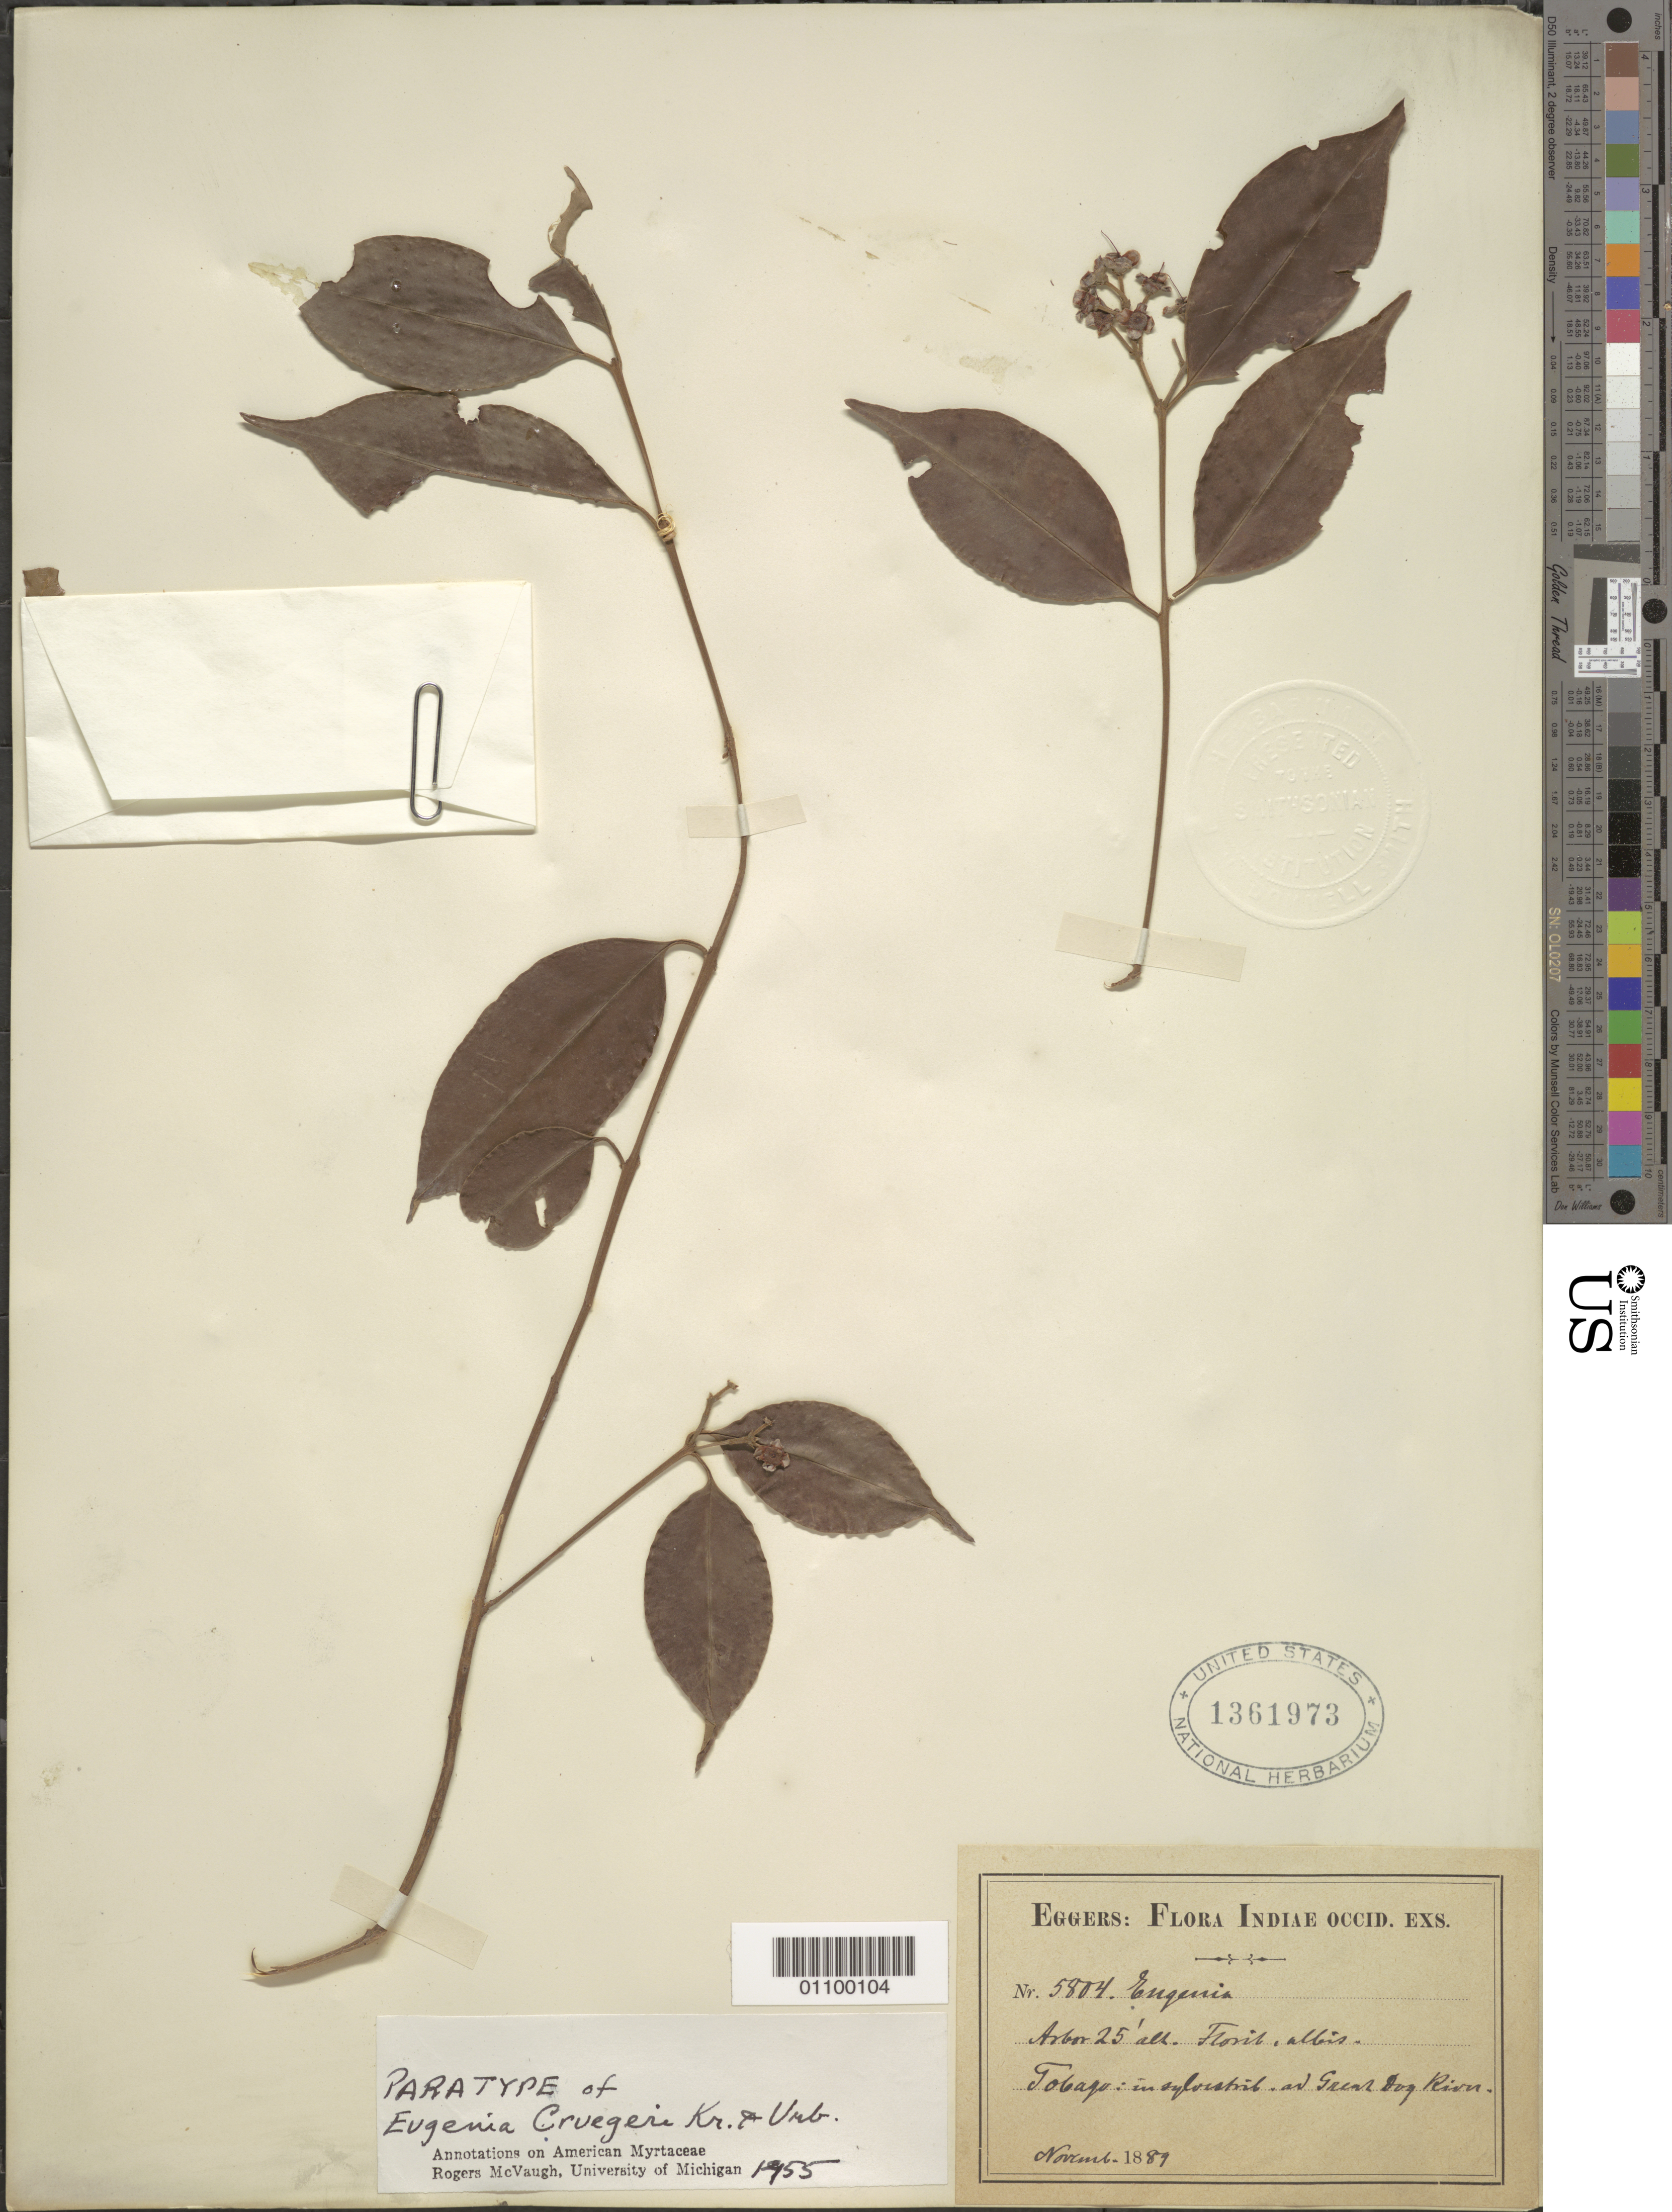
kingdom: Plantae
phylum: Tracheophyta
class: Magnoliopsida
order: Myrtales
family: Myrtaceae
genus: Eugenia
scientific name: Eugenia limbosa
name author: O. Berg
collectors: H. F. A. von Eggers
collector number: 5804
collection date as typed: Nov 1887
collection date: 1887-11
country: Trinidad and Tobago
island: Tobago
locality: in sylorstril and Grear Dog River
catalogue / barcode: US 1361973